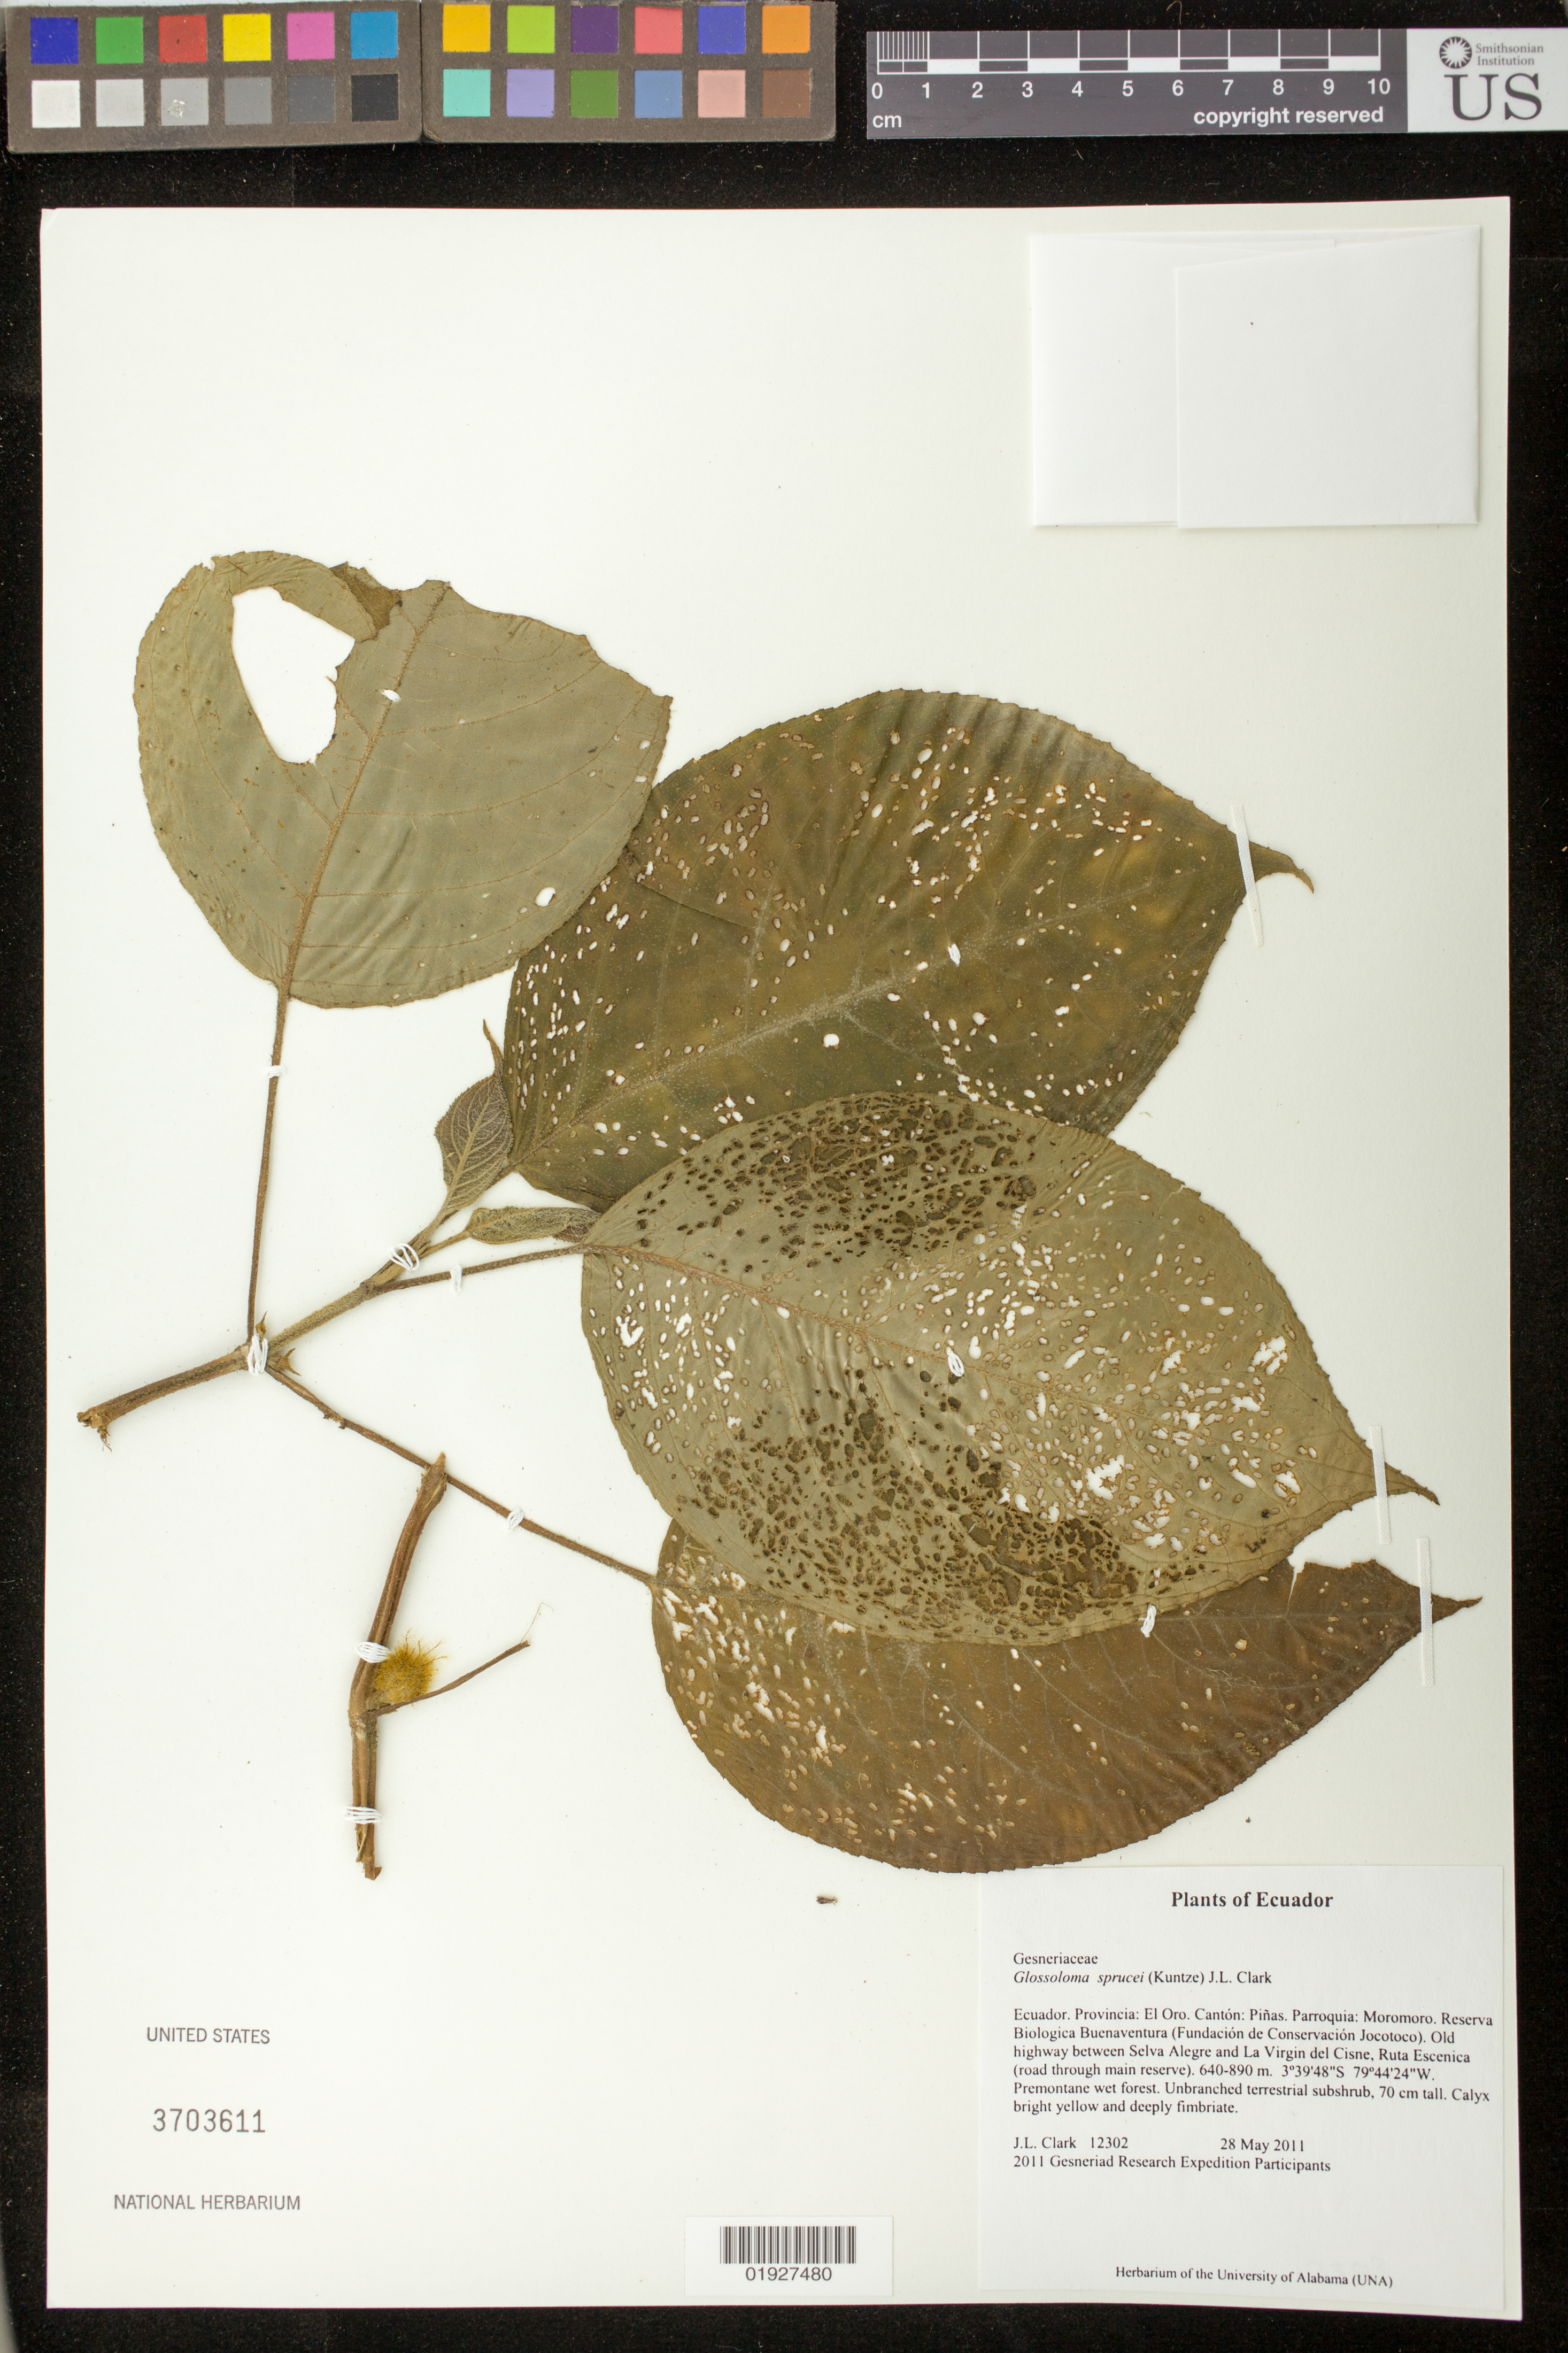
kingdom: Plantae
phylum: Tracheophyta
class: Magnoliopsida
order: Lamiales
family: Gesneriaceae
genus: Glossoloma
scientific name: Glossoloma sprucei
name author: (Kuntze) J.L. Clark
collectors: J. L. Clark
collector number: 12302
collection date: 2011-05-28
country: Ecuador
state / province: El Oro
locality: Provincia: El Oro, Canton: Pinas, Parroquia, Moromoro, Reserva Biologica Buenaventura (Fundacion de Conservacion Jocotoco), Old highway between Selva Alegre and La Virgin del Cisne, Ruta Escenica (road through main reserve).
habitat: Premontane wet forest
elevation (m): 640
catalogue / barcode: US 3703611